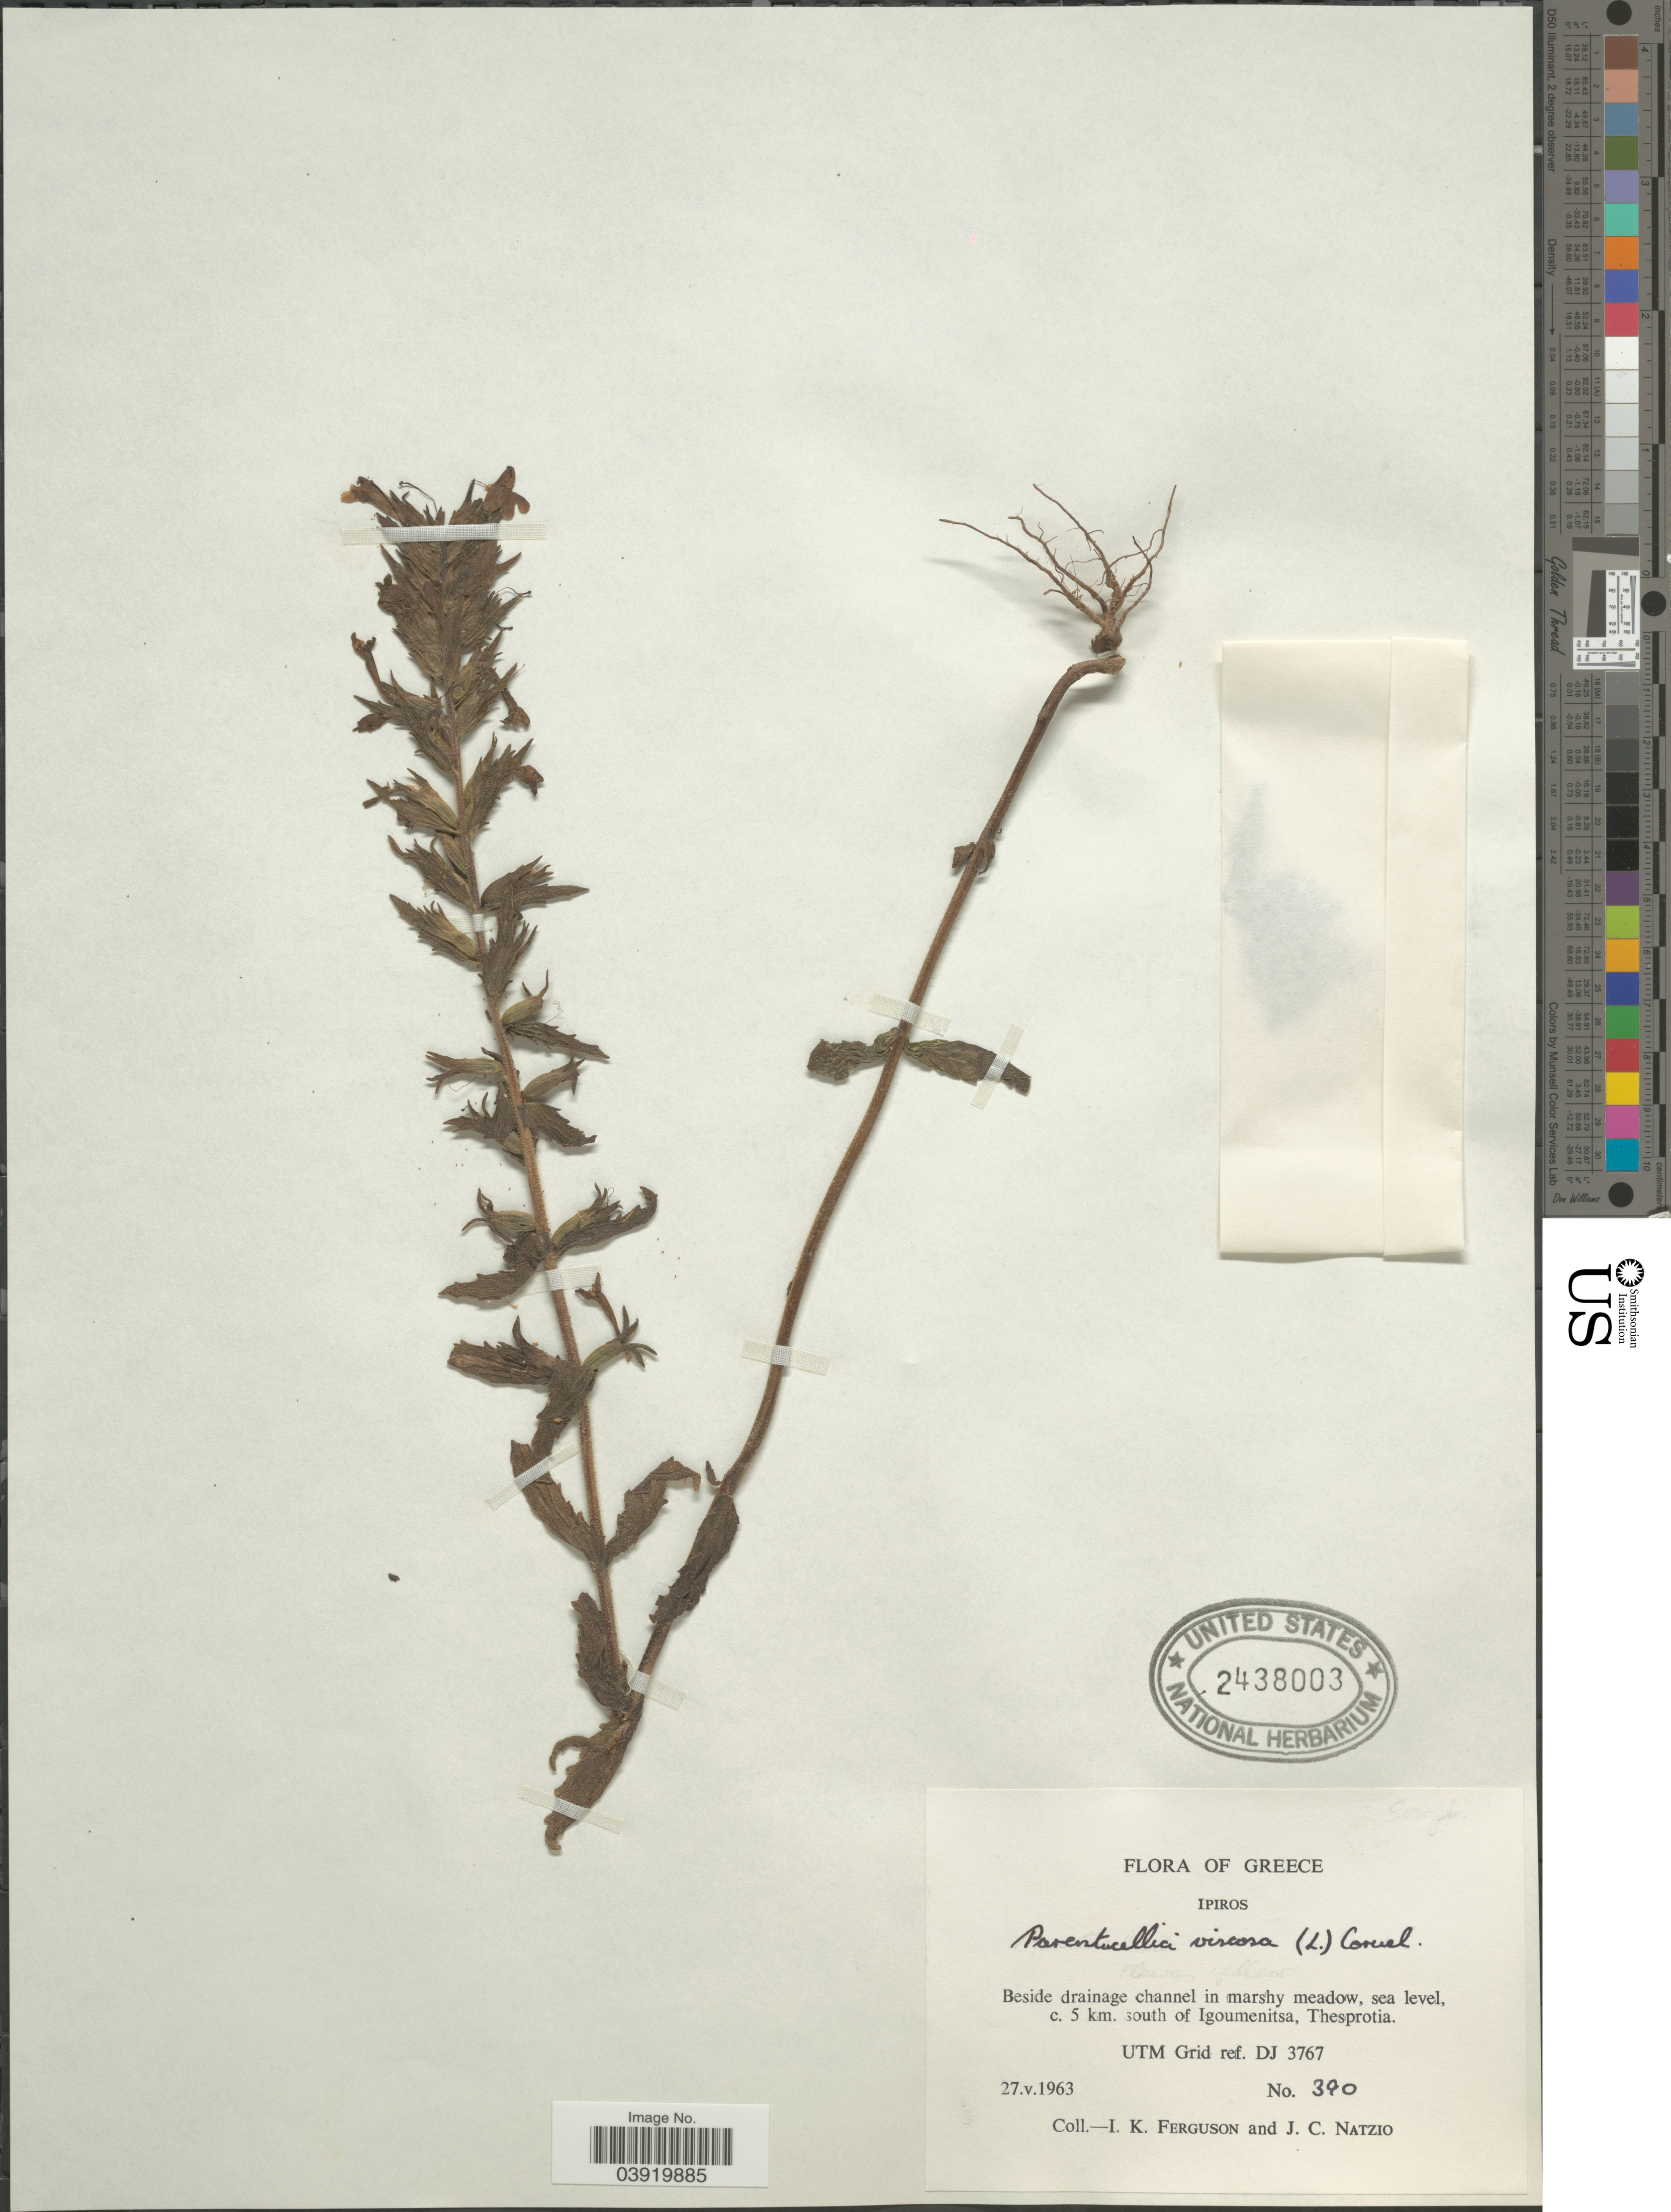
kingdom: Plantae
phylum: Tracheophyta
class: Magnoliopsida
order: Lamiales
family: Orobanchaceae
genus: Parentucellia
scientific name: Parentucellia viscosa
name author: (L.) Caruel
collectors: I. K. Ferguson & J. Natzio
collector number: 390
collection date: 1963-05-27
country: Greece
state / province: Epirua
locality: Ipiros. Beside drainage channel, c. 5 km. south of Igoumenitsa, Thesprotia. UTM Grif ref. DJ 3767.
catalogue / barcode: US 2438003